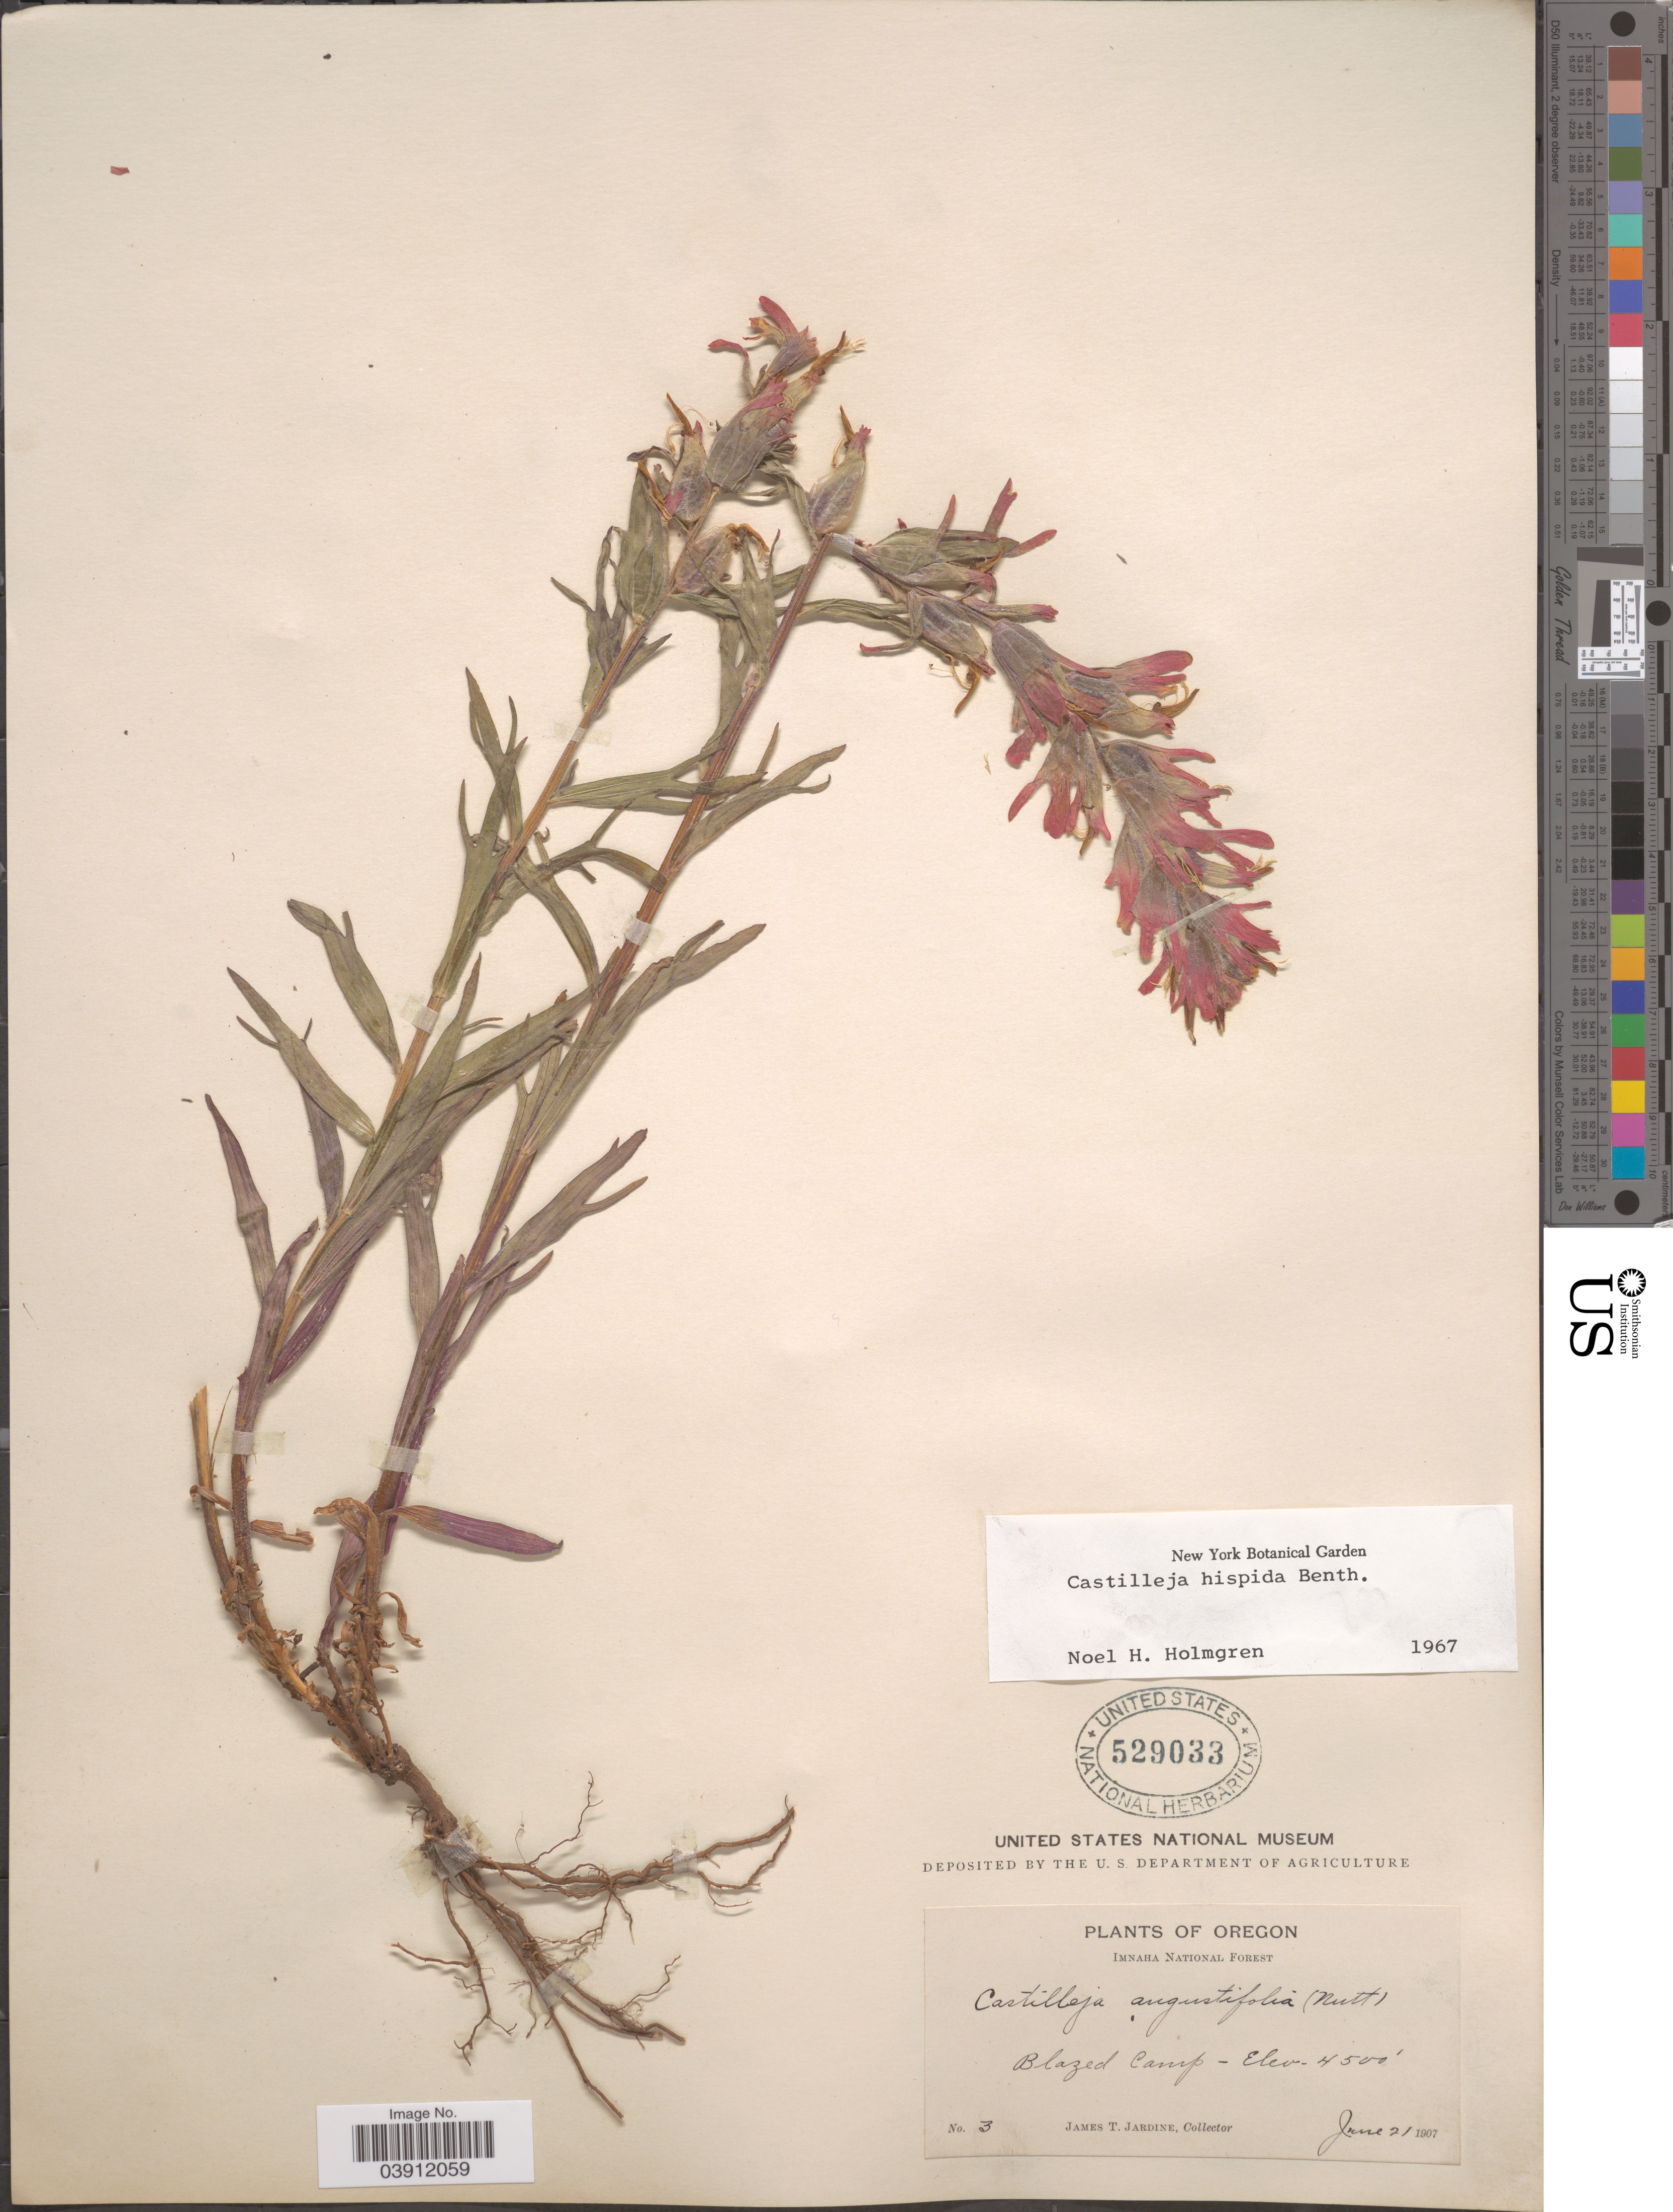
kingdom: Plantae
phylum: Tracheophyta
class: Magnoliopsida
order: Lamiales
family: Orobanchaceae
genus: Castilleja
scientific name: Castilleja hispida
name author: Benth. ex Hook.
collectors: J. T. Jardine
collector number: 3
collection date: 1907-06-21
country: United States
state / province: Oregon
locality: Imnaha National Forest. Blazed Camp.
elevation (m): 1372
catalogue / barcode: US 529033